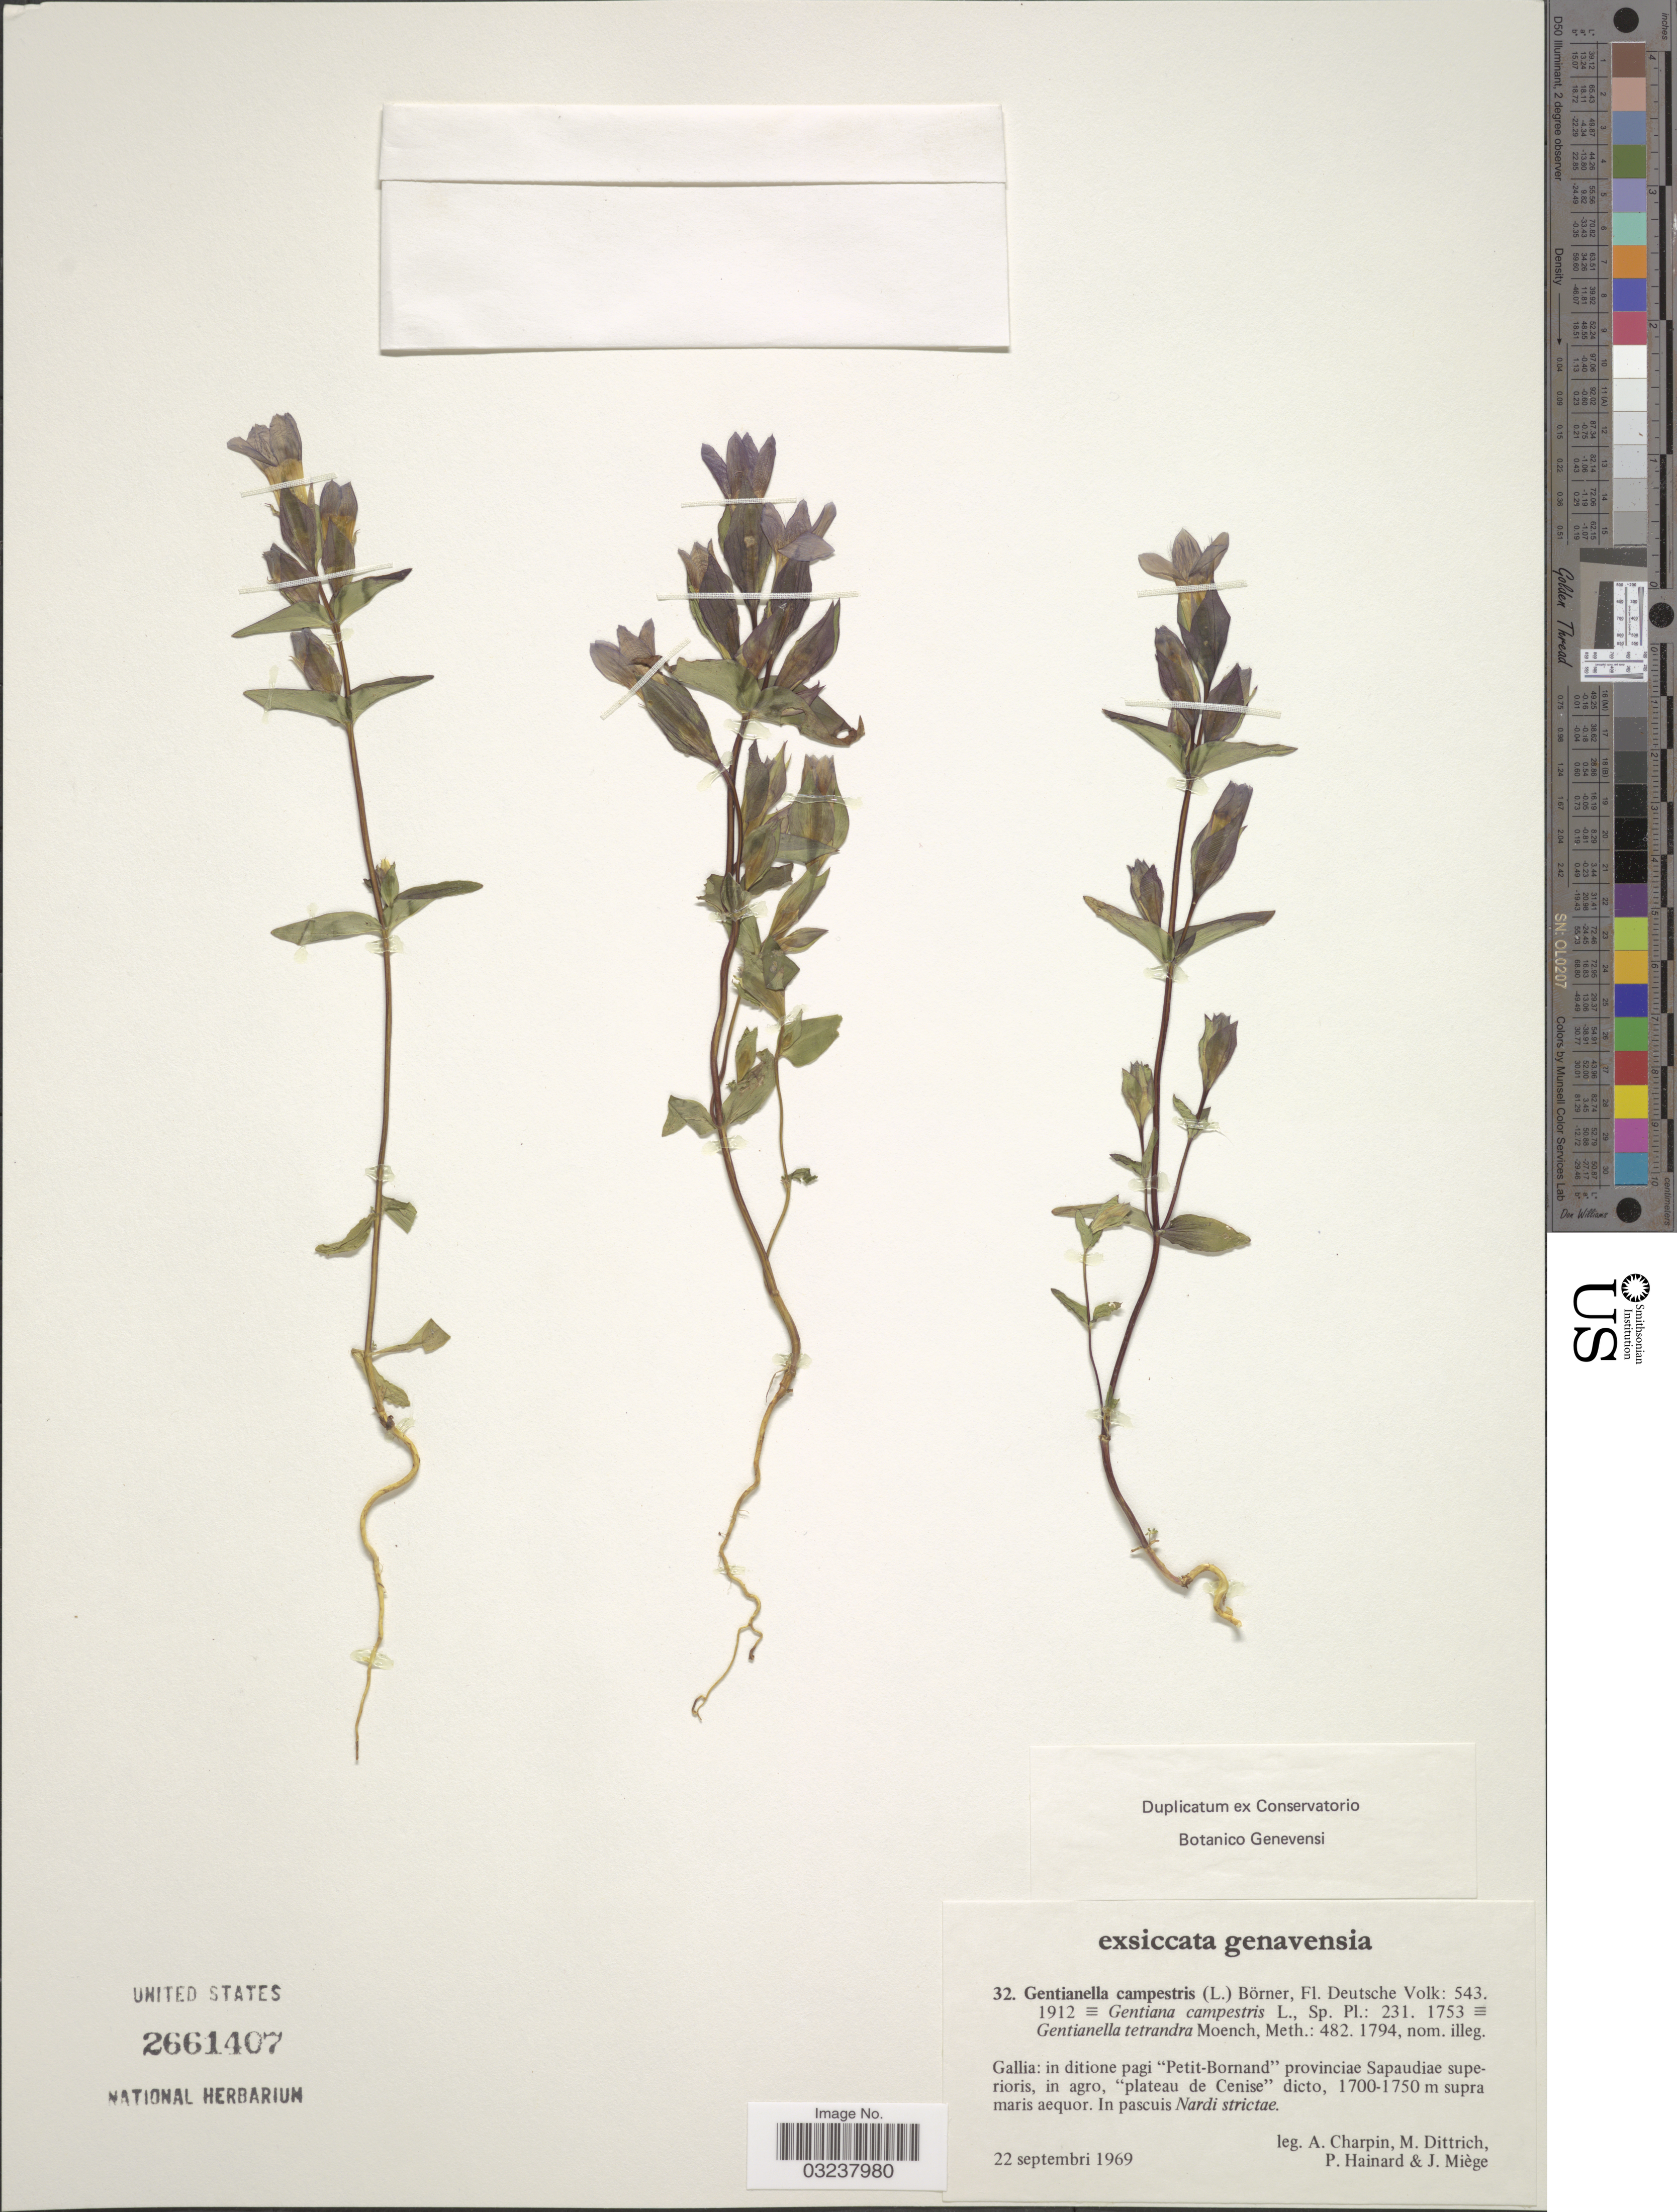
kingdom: Plantae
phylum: Tracheophyta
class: Magnoliopsida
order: Gentianales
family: Gentianaceae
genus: Gentianella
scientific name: Gentianella campestris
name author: (L.) Börner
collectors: A. Charpin, M. Dittrich, P. Hainard & J. Miége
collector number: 32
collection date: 1969-09-22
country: France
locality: Gallia: in ditione pagi "Petit-Bornand" provinciae Sapaudiae superioris, in agro, "plateau de Cenise" dicto.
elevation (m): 1700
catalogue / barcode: US 2661407